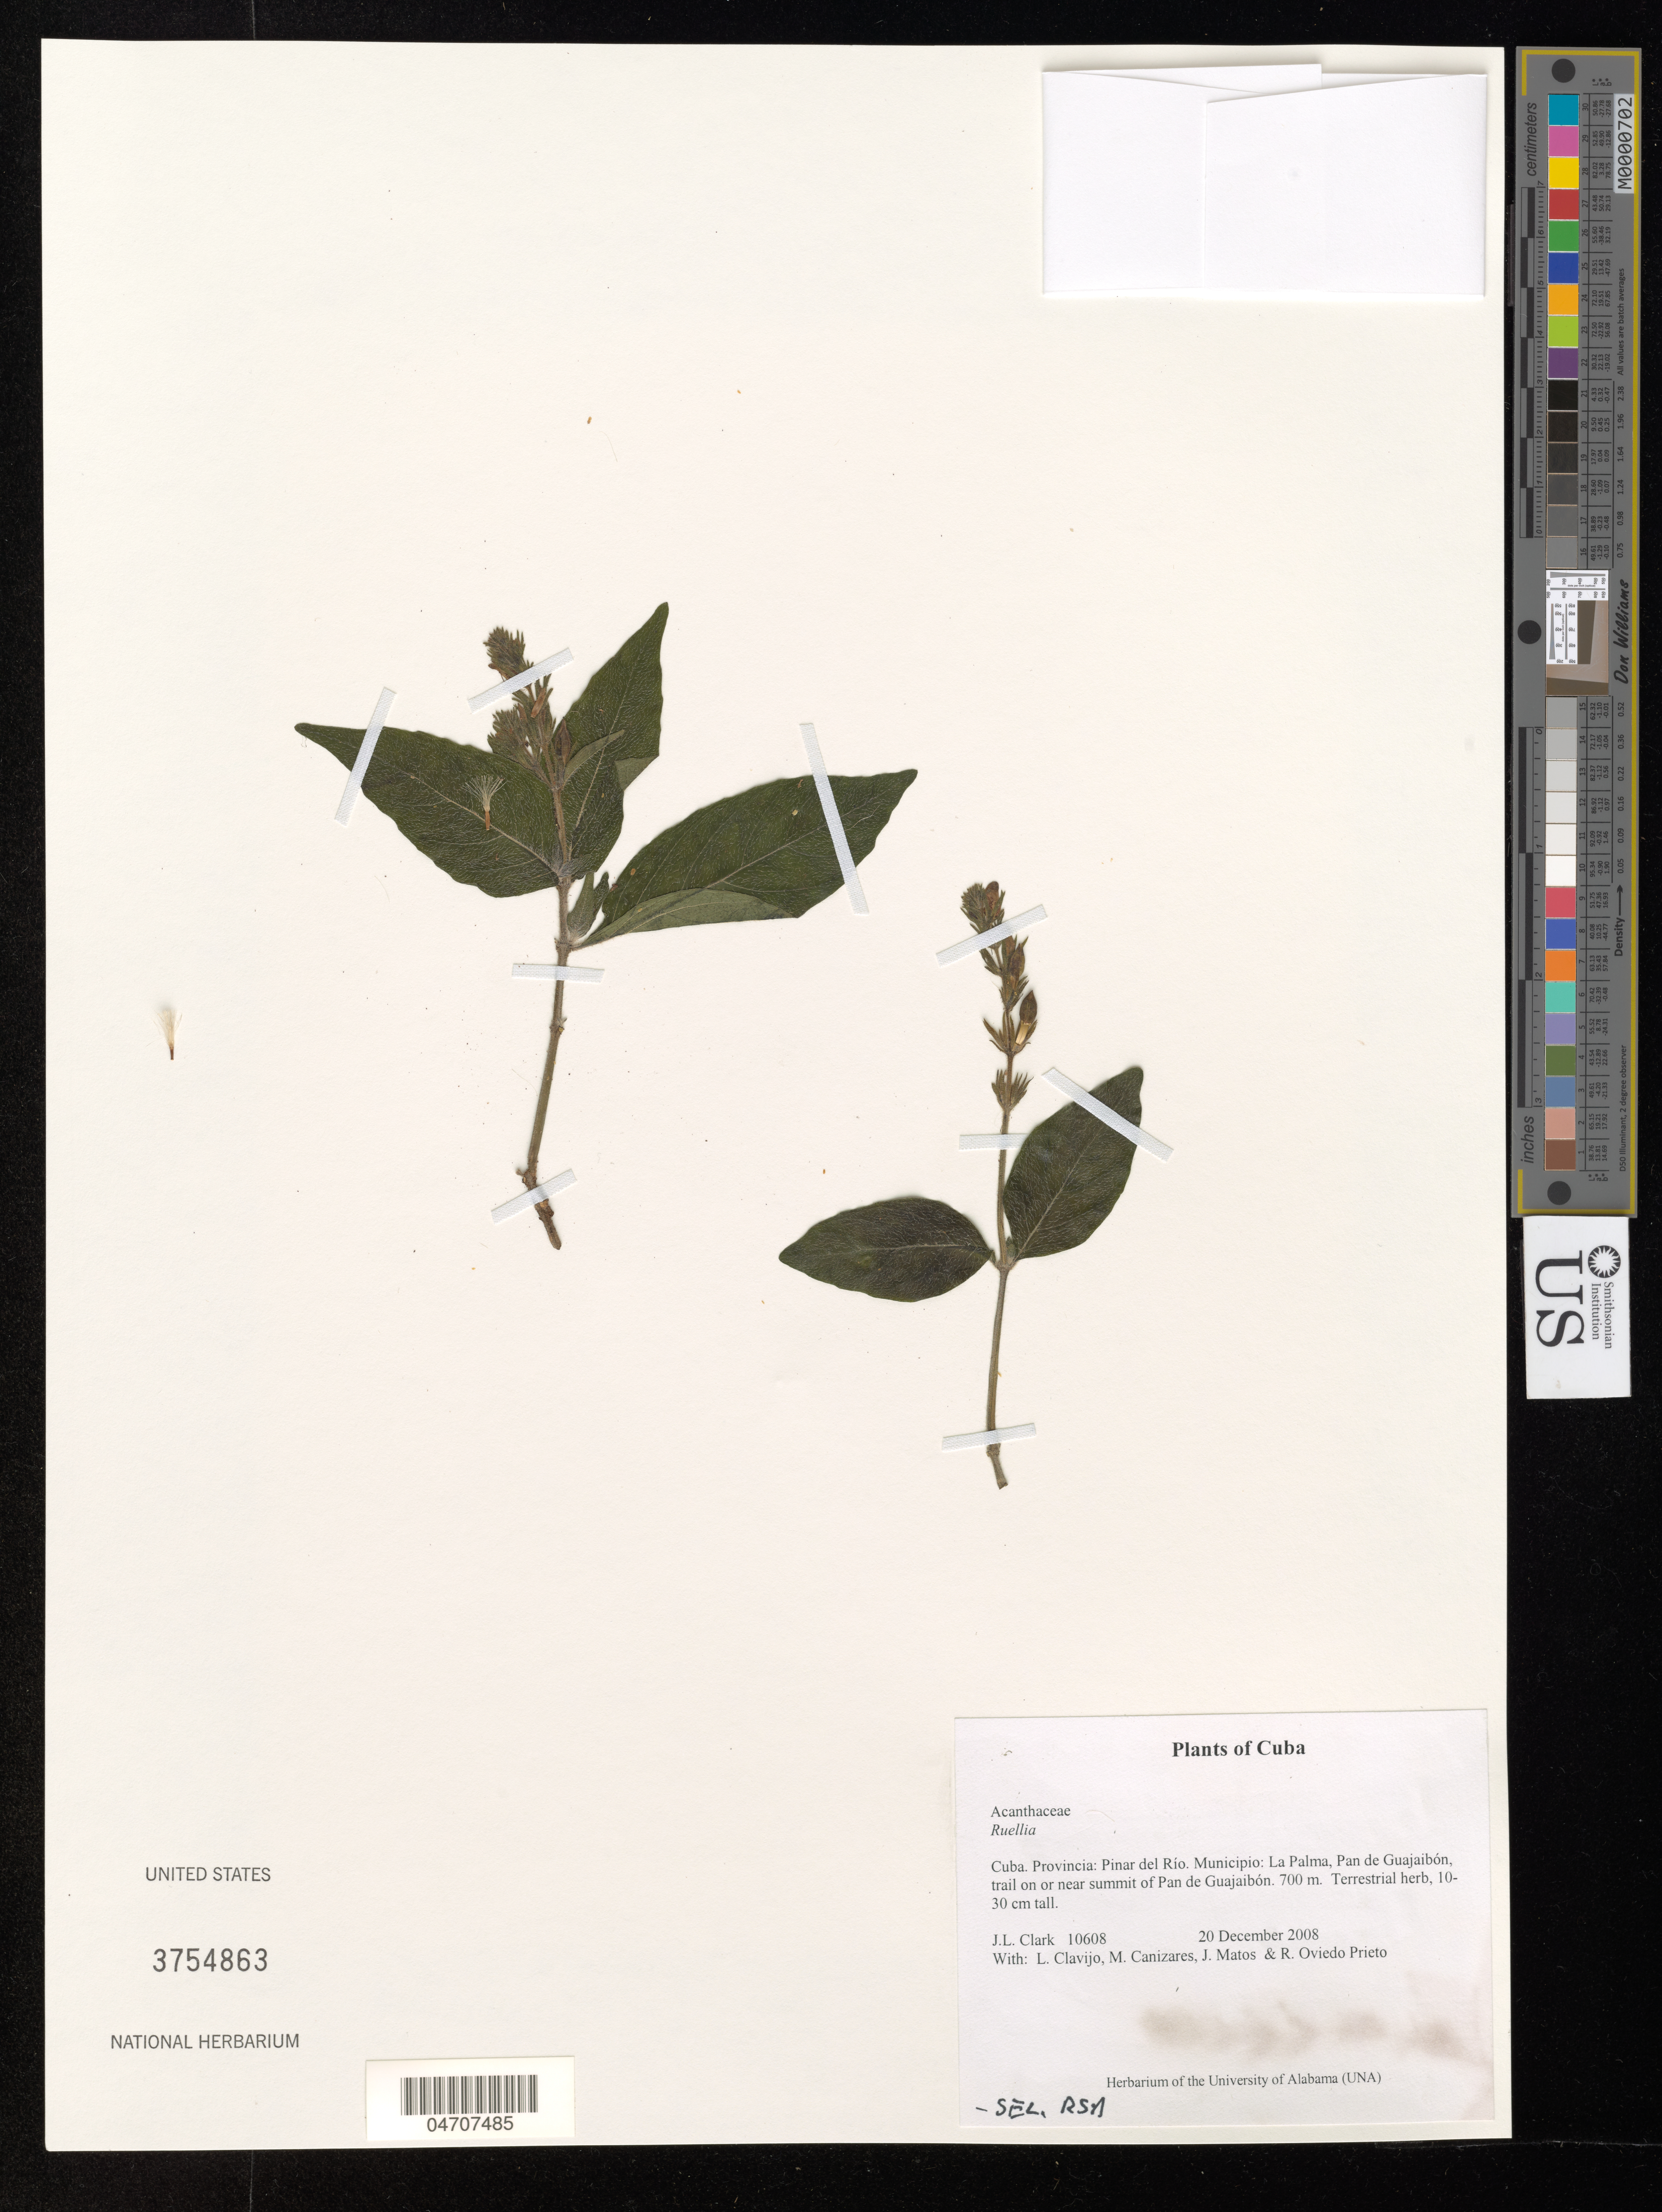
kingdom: Plantae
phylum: Tracheophyta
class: Magnoliopsida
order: Lamiales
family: Acanthaceae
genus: Ruellia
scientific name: Ruellia sp.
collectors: J. L. Clark, L. Clavijo, M. Canizares & J. Matos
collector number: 10608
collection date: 2008-12-20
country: Cuba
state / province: Pinar del Río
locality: Municipio: La Palma, Pan de Guajaibón, trail on or near summit of Pan de Guajaibón.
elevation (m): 700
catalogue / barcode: US 3754863